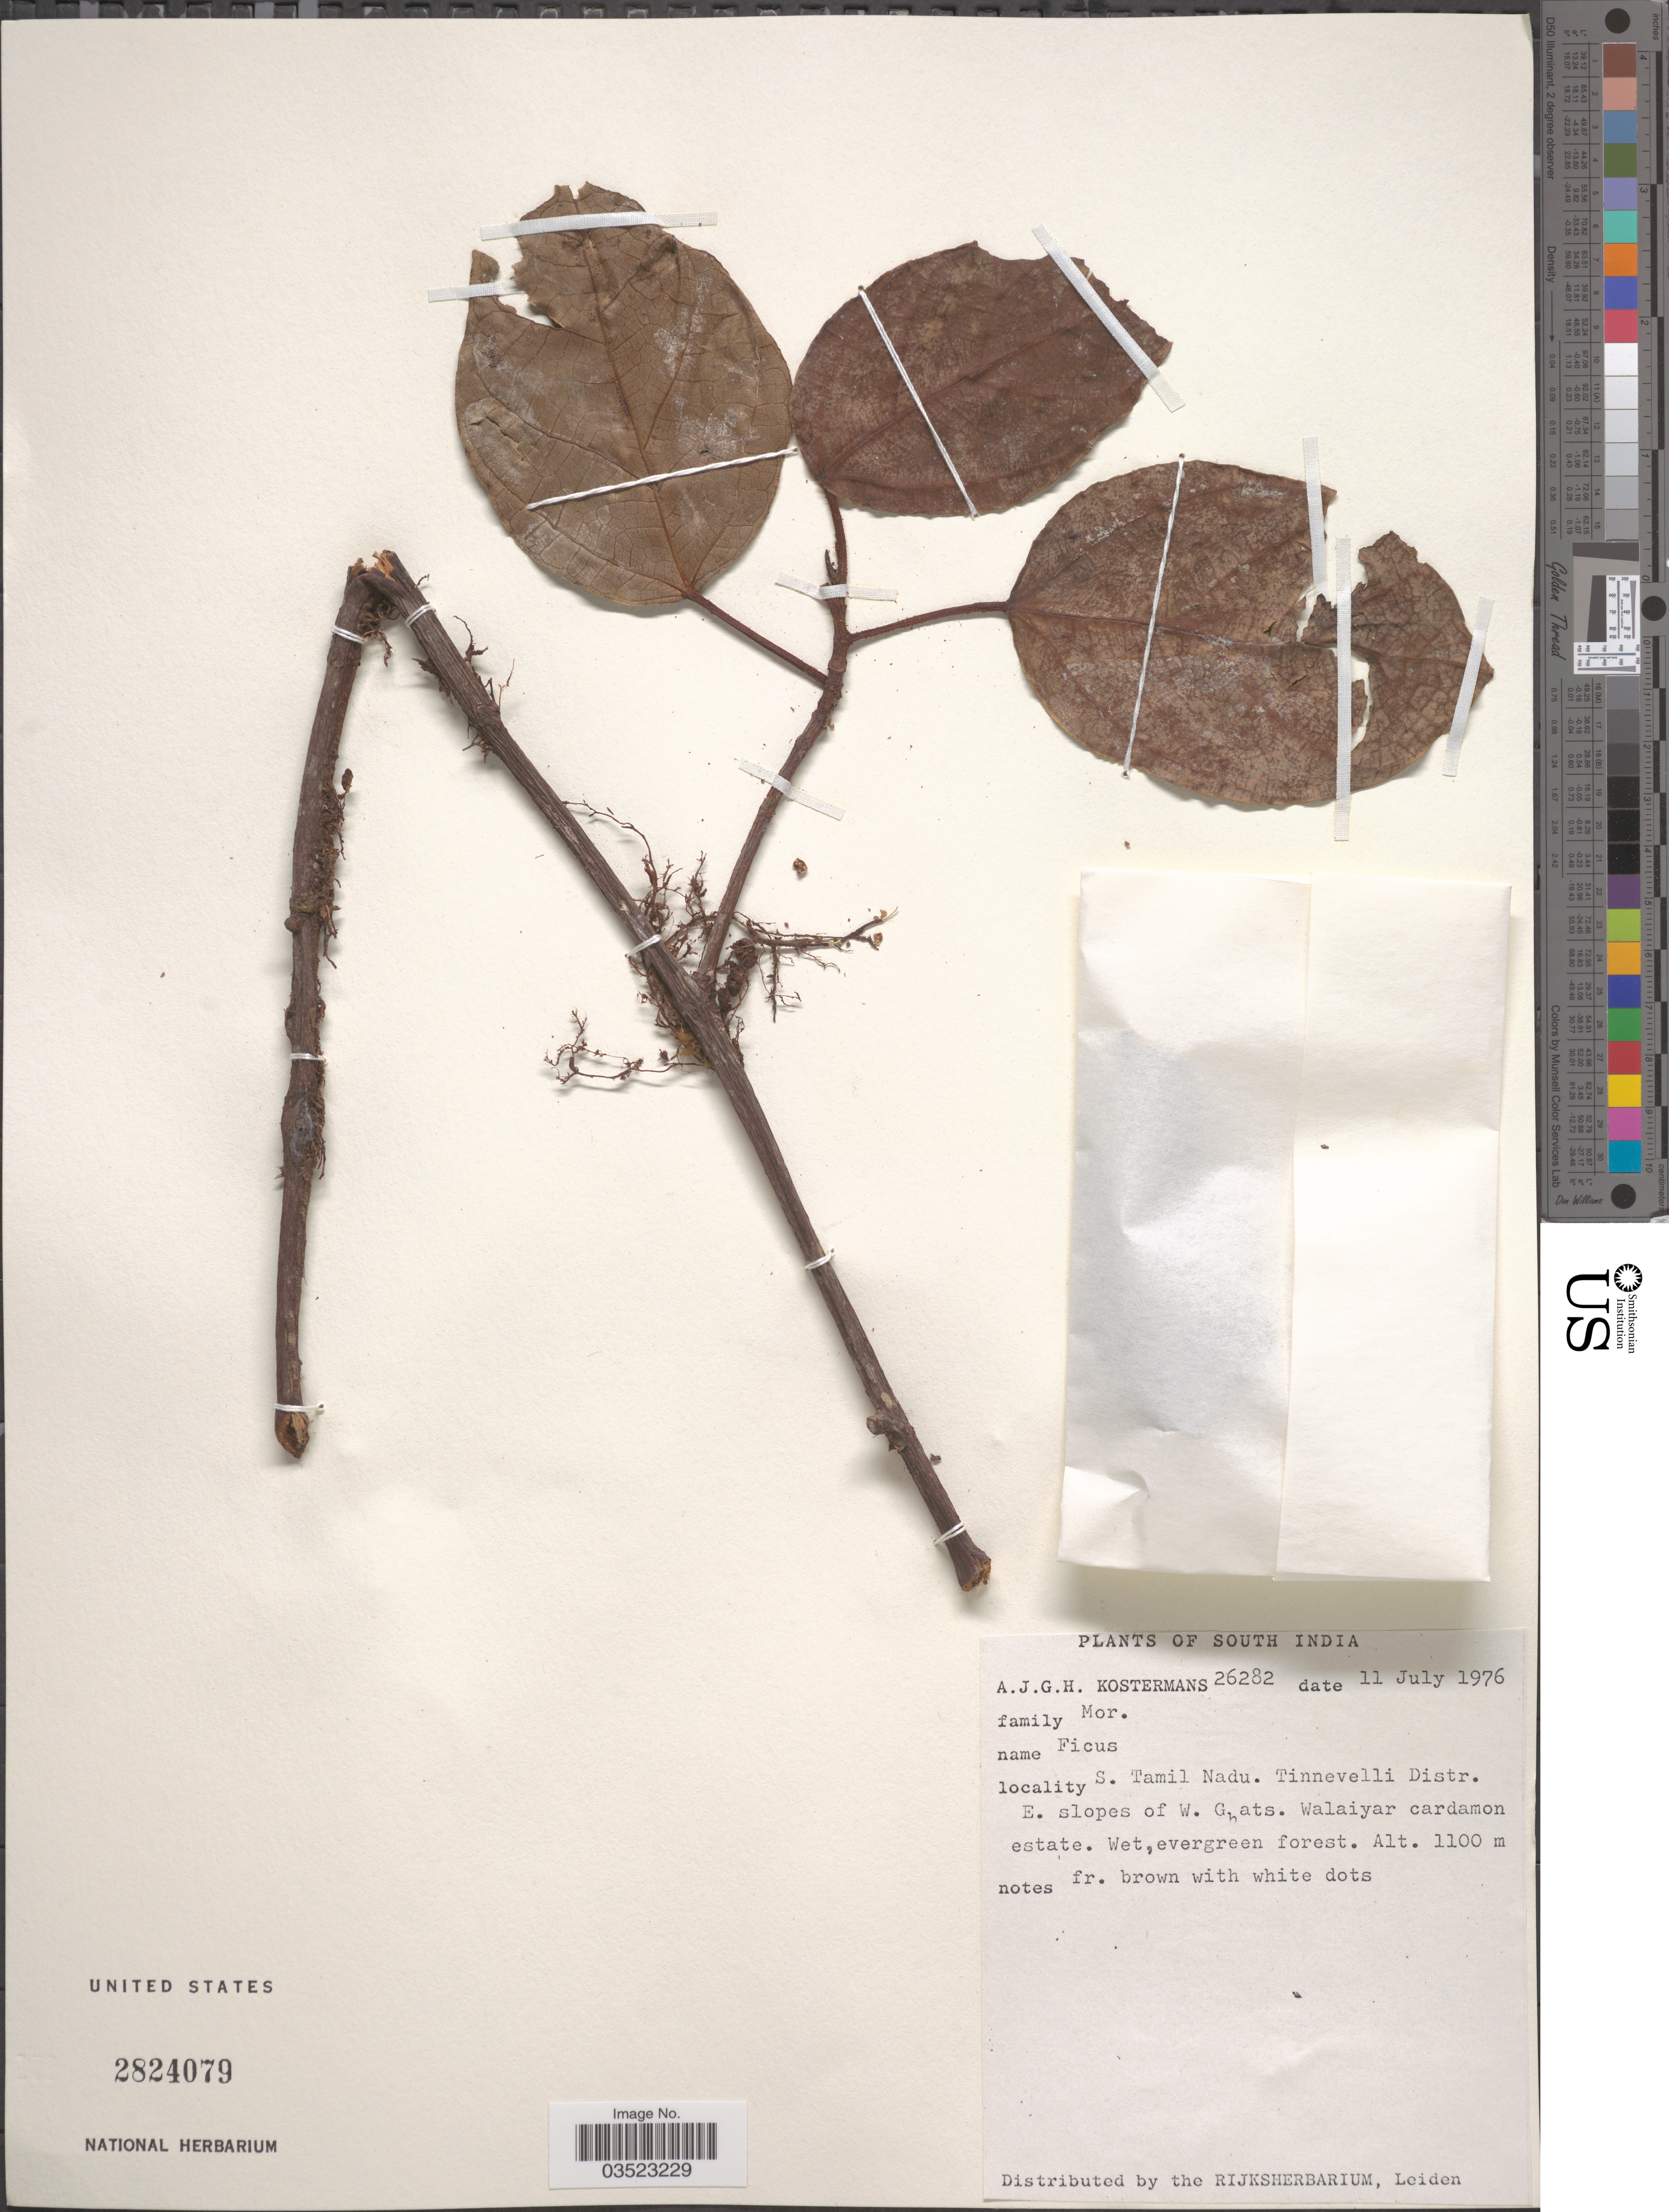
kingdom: Plantae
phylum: Tracheophyta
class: Magnoliopsida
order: Rosales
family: Moraceae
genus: Ficus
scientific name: Ficus sp.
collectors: A. J. G. Kostermans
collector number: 26282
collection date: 1976-07-11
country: India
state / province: Tamil Nadu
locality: South India. S. Tamil Nadu. Tinnevelli Distr. E. slopes of W. Ghats. Walaiyar cardamon estate.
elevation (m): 1100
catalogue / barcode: US 2824079